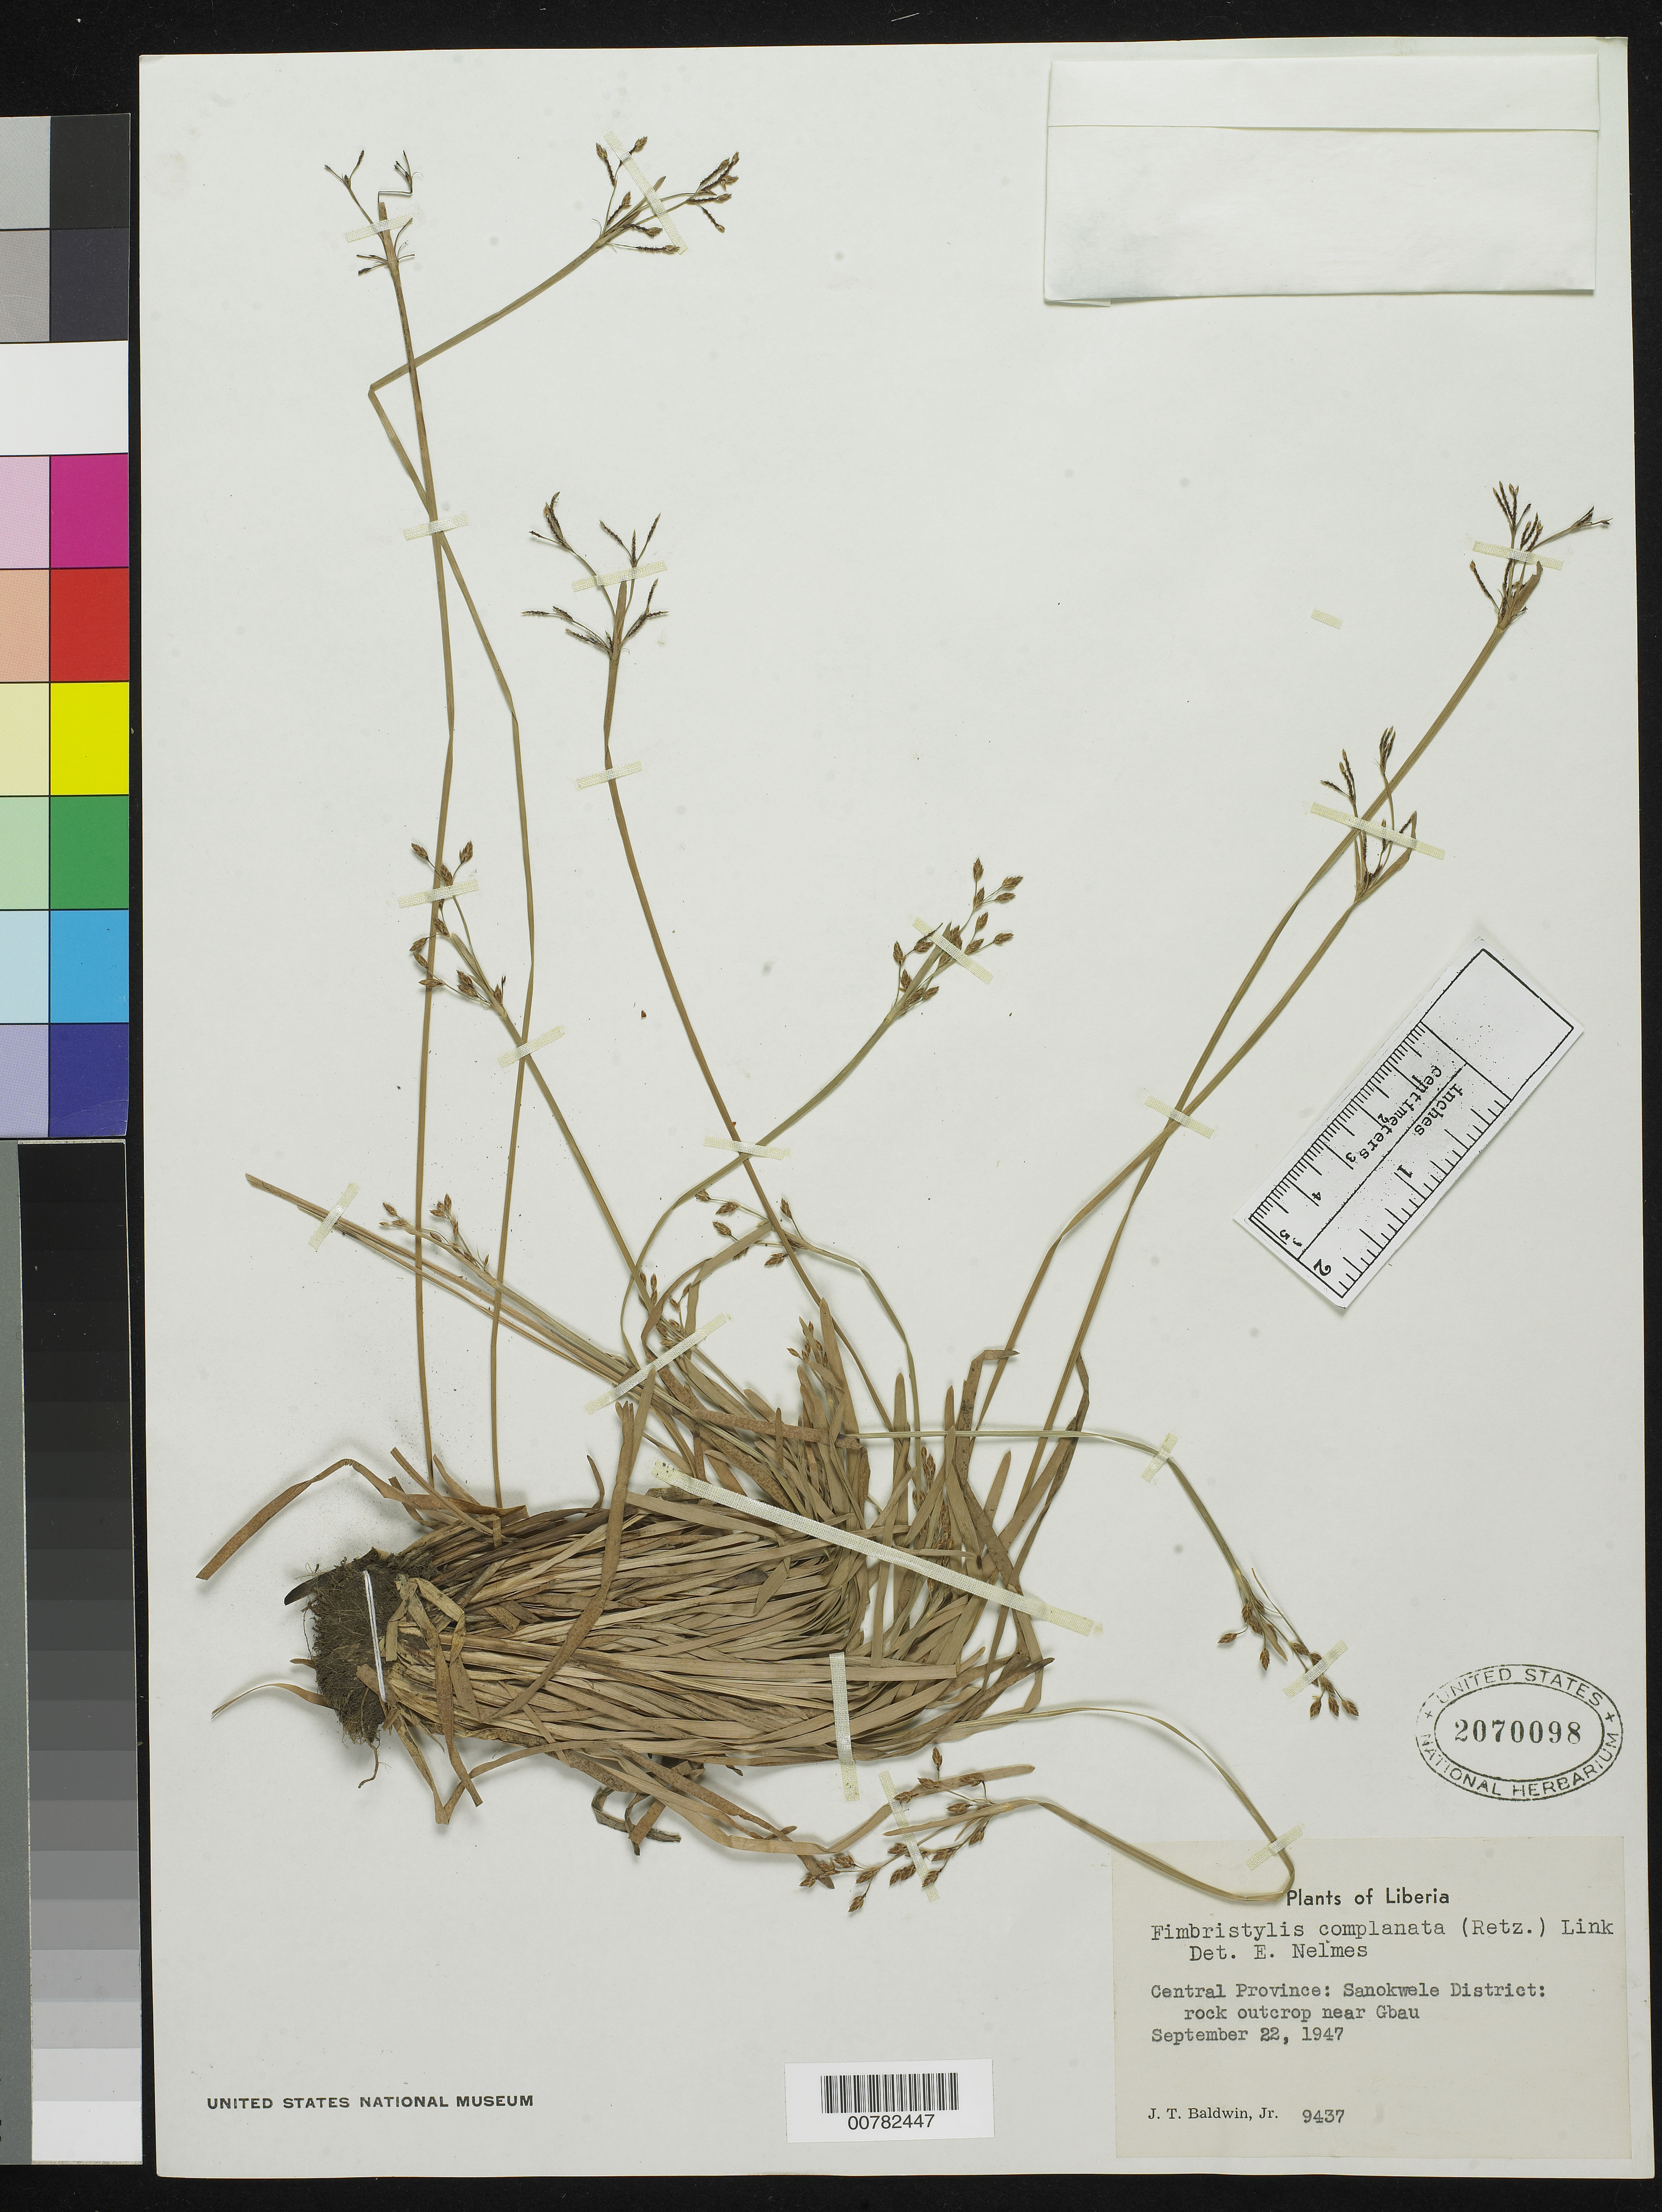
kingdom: Plantae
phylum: Tracheophyta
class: Liliopsida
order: Poales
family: Cyperaceae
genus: Fimbristylis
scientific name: Fimbristylis complanata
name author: (Retz.) Link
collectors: J. T. Baldwin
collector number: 9437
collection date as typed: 22 Sep 1947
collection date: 1947-09-22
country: Liberia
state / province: Nimba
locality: Central Province: Sanokwele District, near Gbau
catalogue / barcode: US 2070098